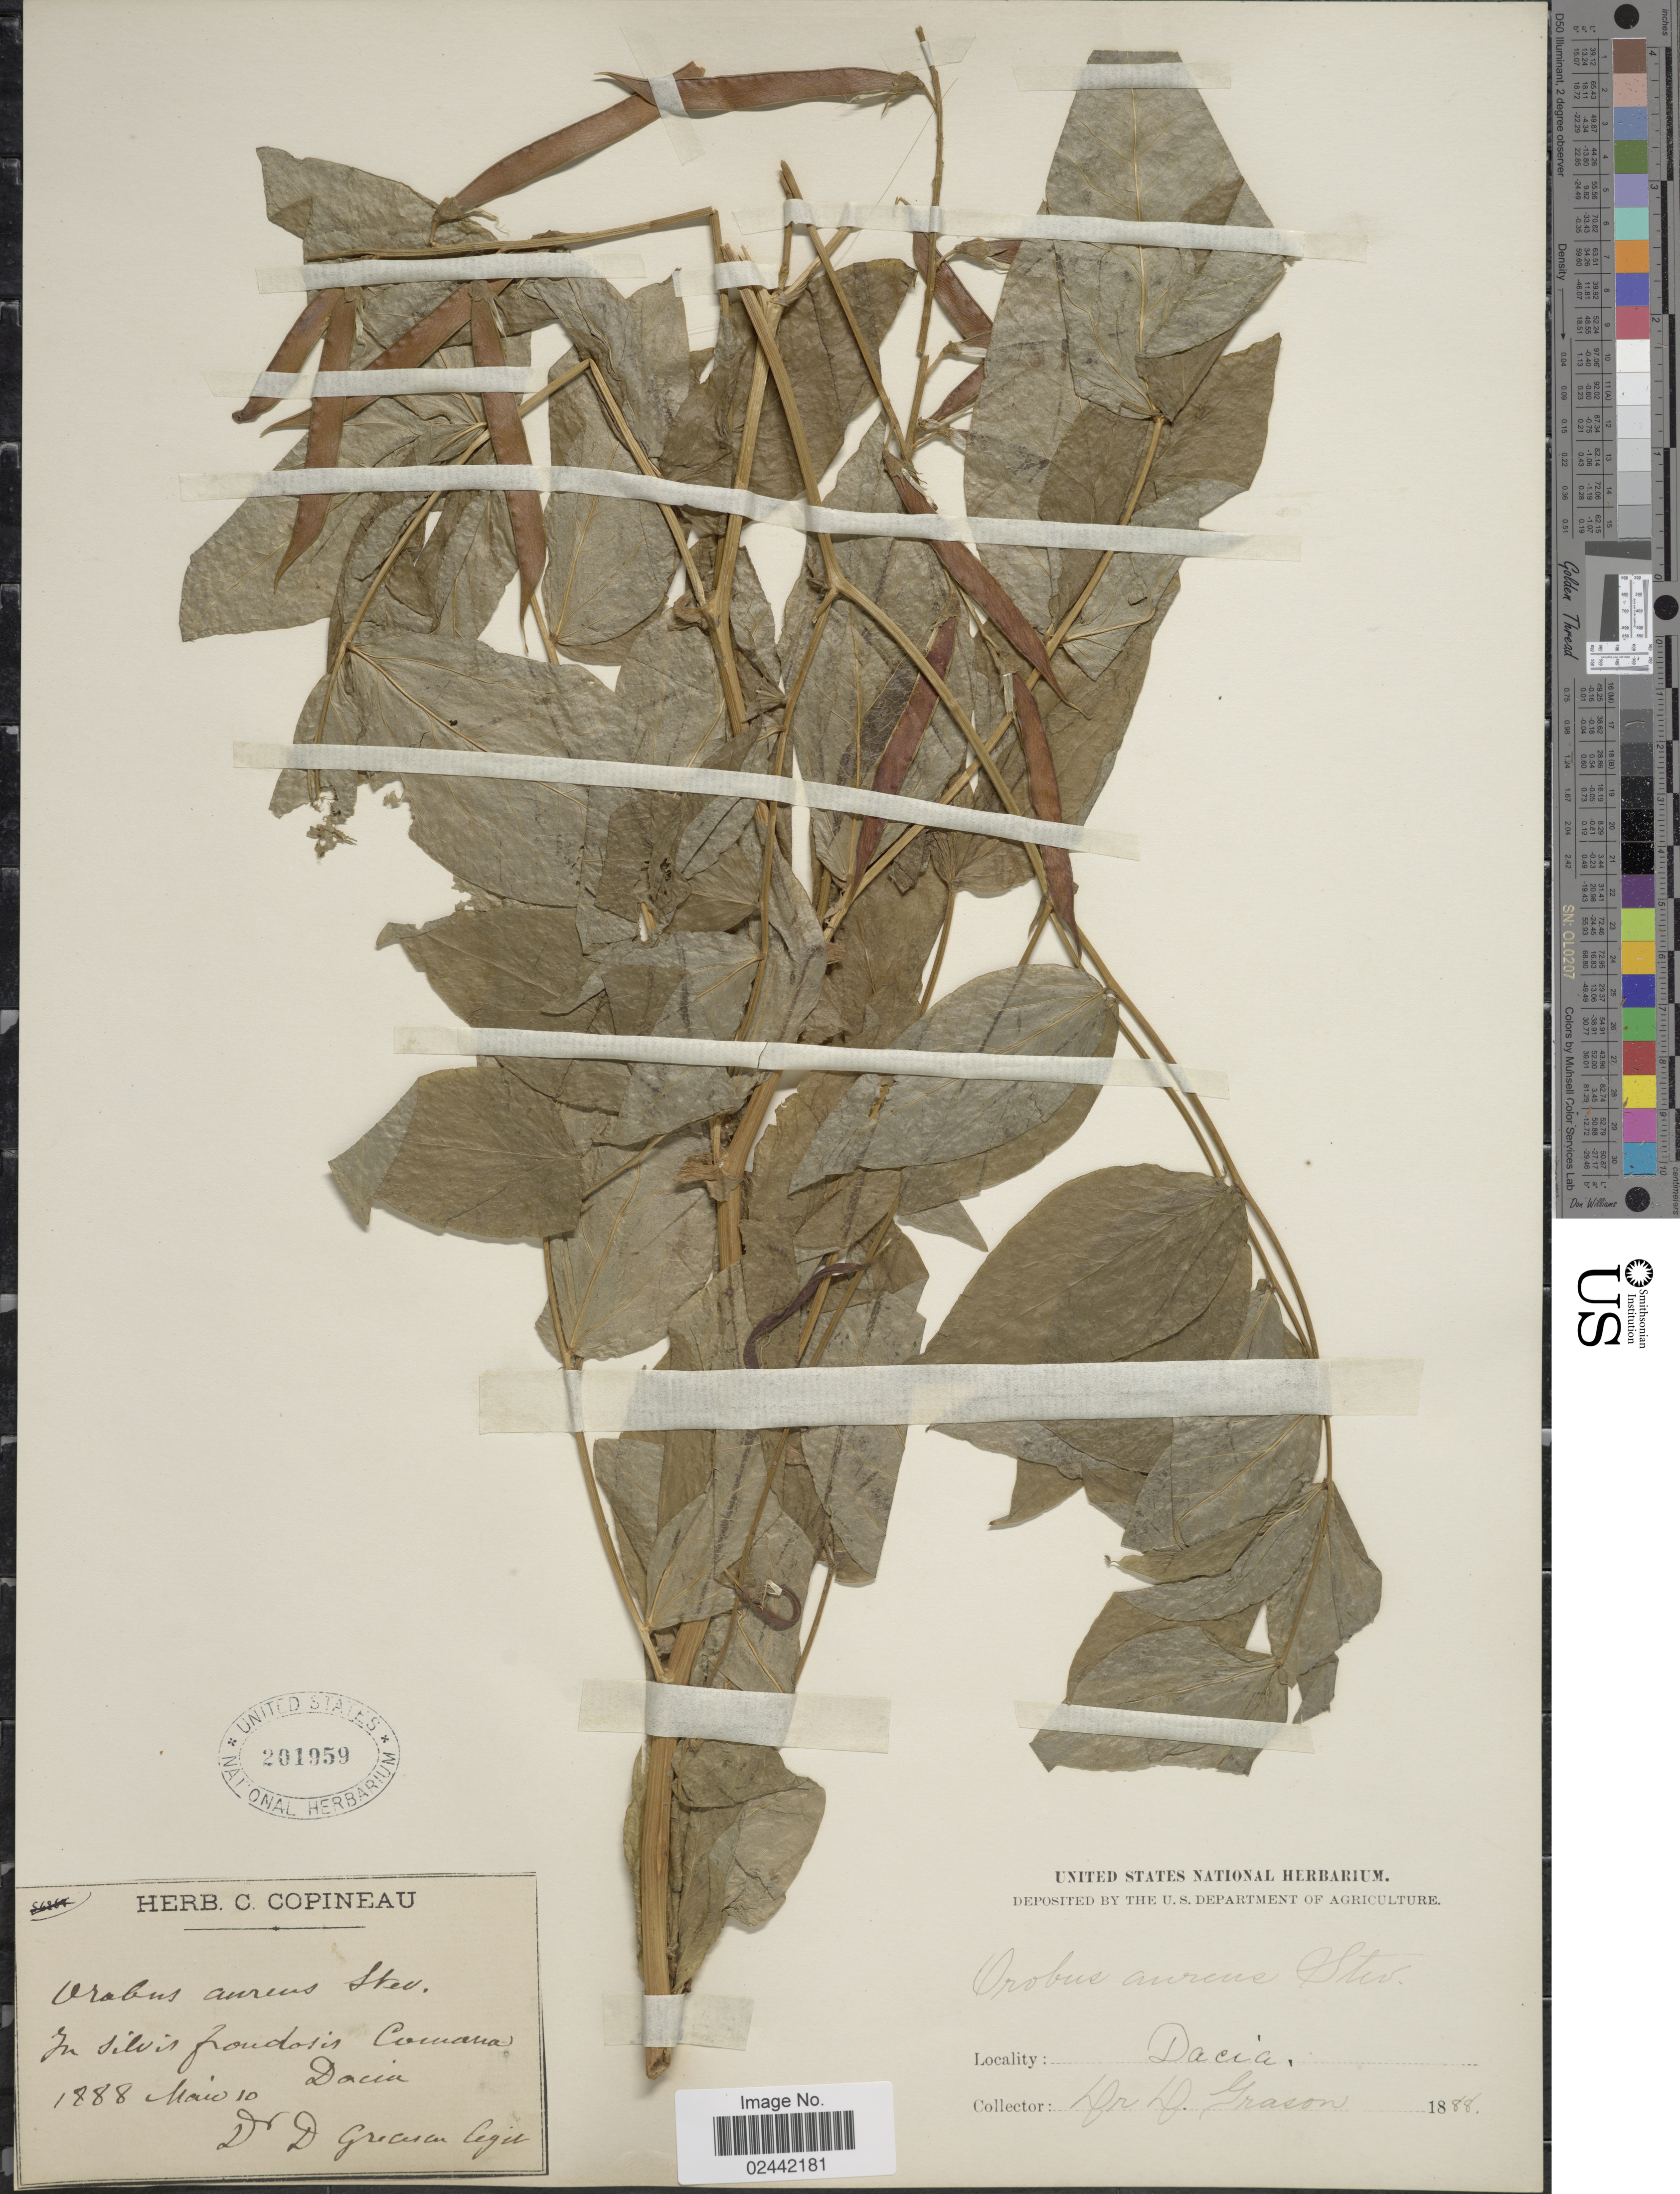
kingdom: Plantae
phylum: Tracheophyta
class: Magnoliopsida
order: Fabales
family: Fabaceae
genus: Lathyrus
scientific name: Lathyrus aureus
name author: (Steven) Bornm.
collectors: D. Grecescu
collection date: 1888-05-10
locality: In silvis foudosis Comana [interpreted] Dacia [interpreted]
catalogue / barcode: US 201959